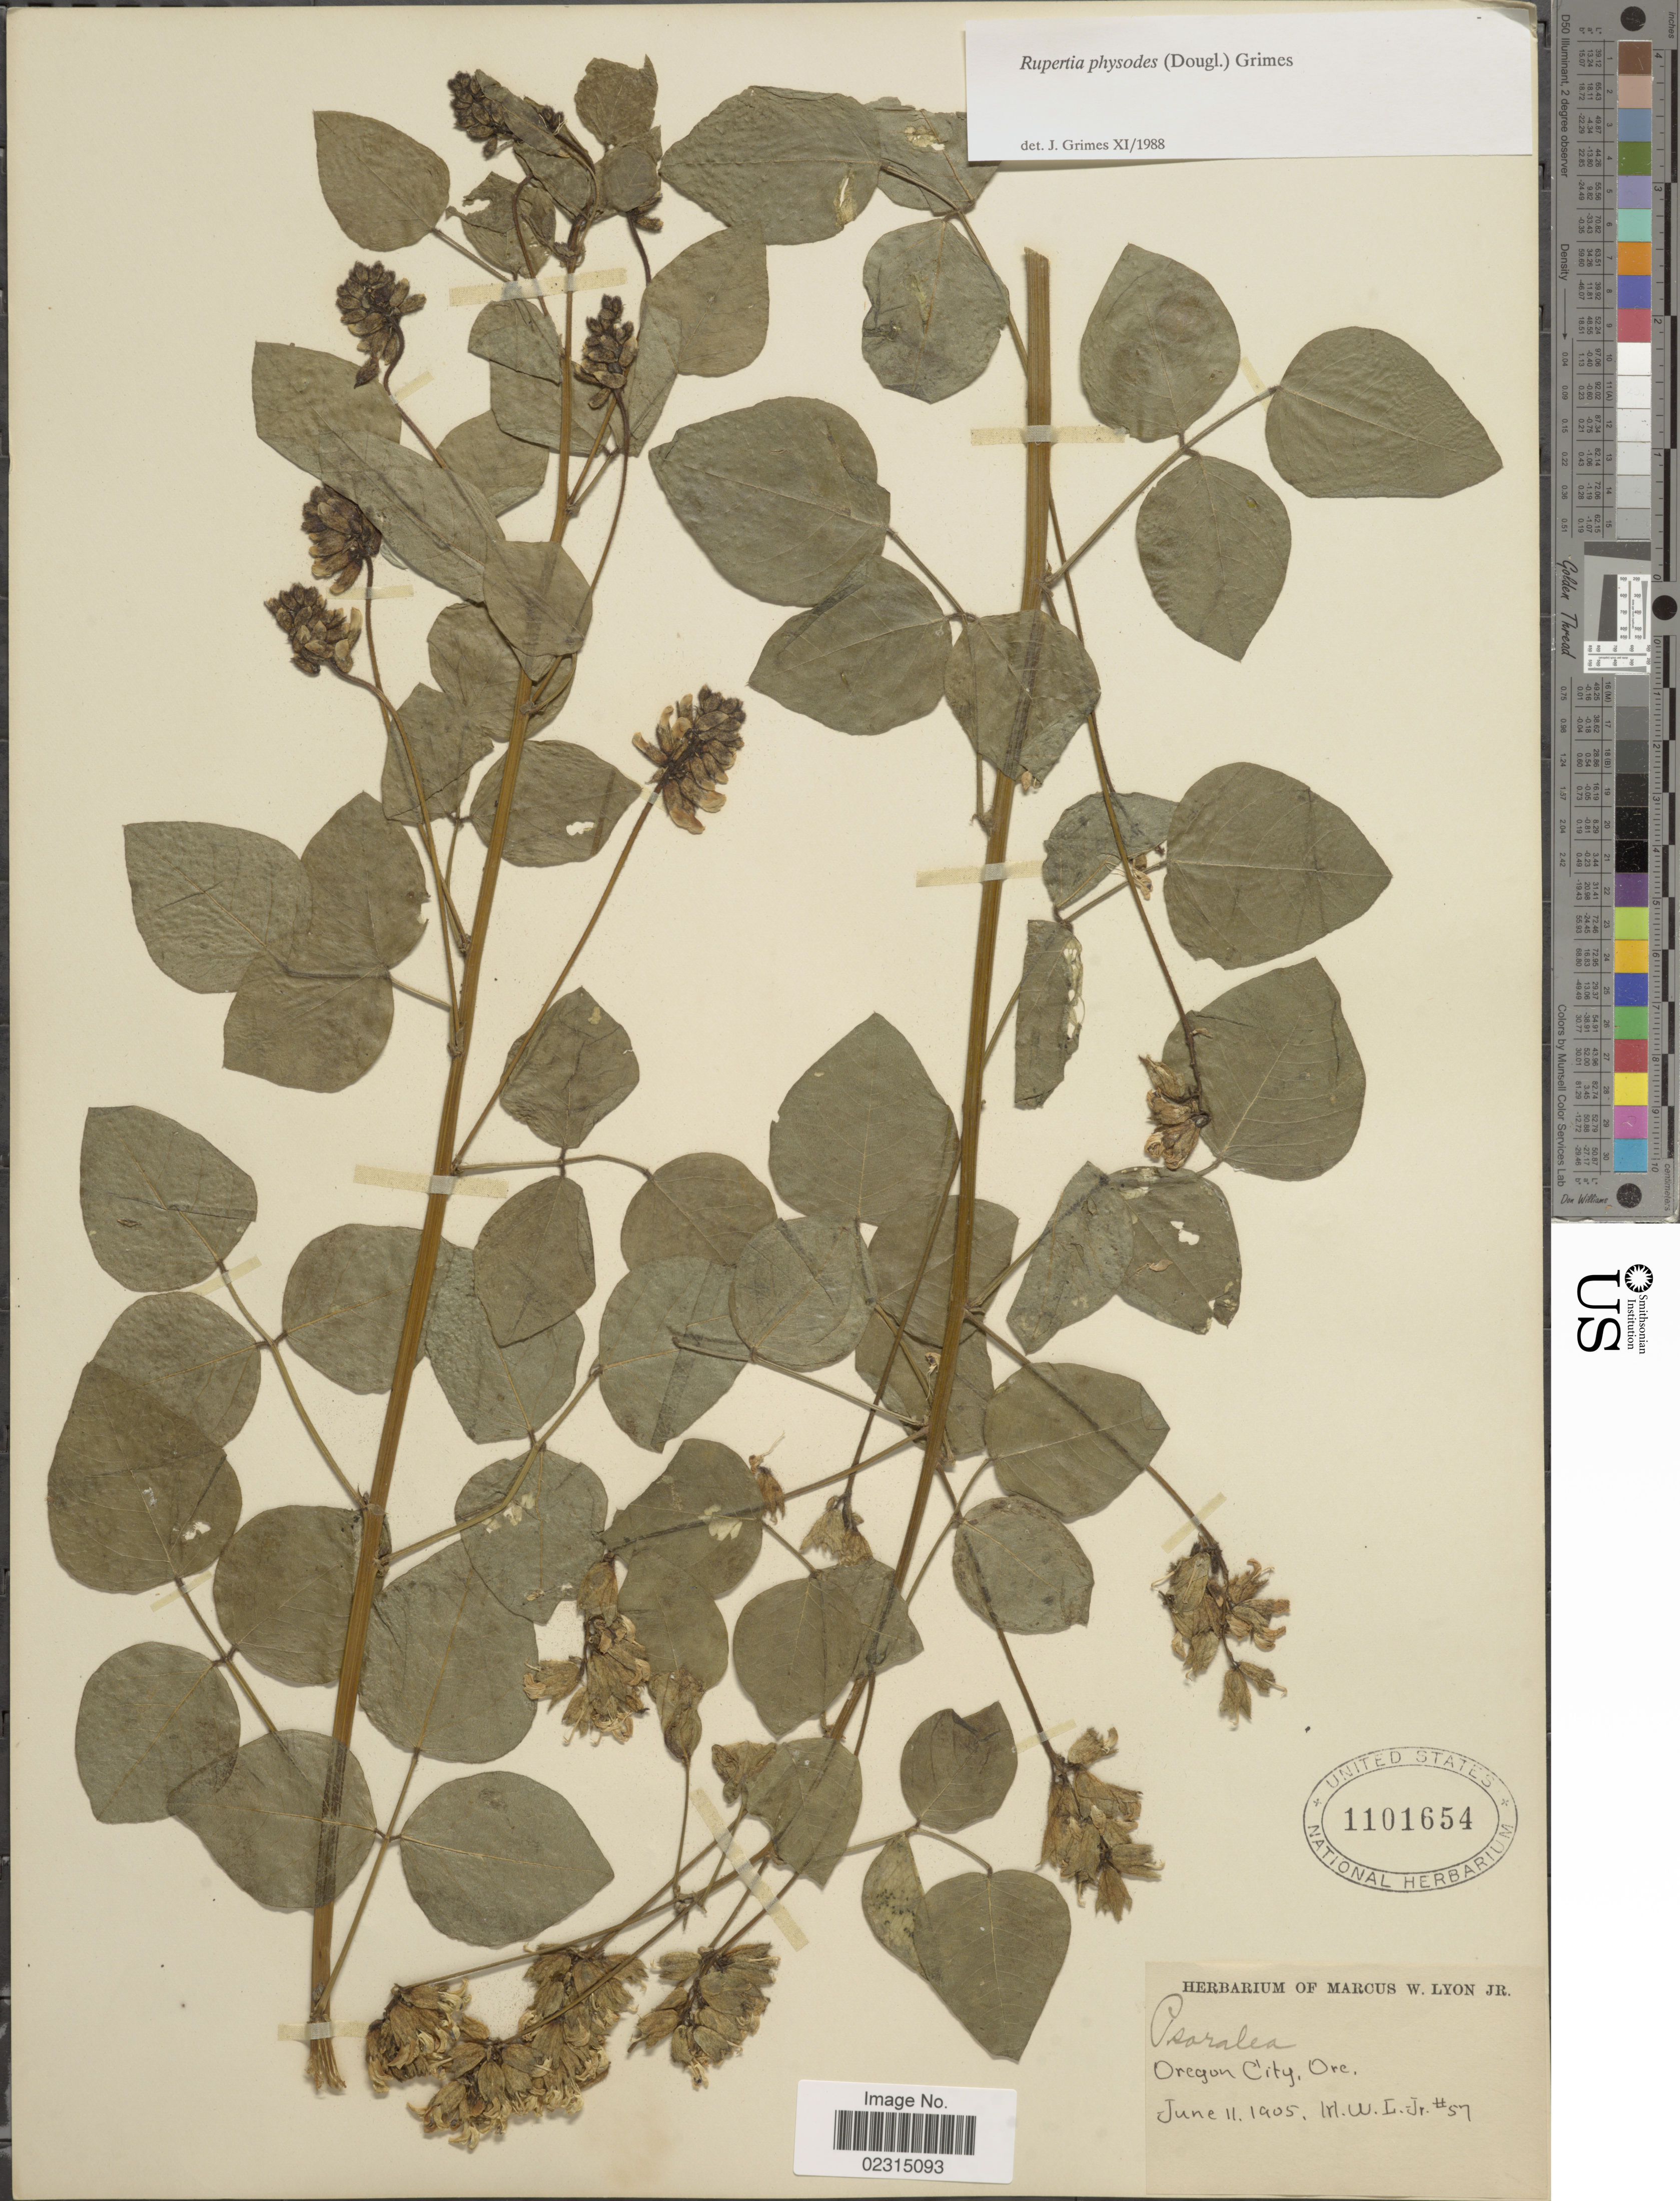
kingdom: Plantae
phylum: Tracheophyta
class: Magnoliopsida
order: Fabales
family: Fabaceae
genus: Rupertia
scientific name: Rupertia physodes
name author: (Douglas) J.W. Grimes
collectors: M. Lyon Jr.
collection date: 1905-06-11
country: United States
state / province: Oregon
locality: Oregon City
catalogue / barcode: US 1101654